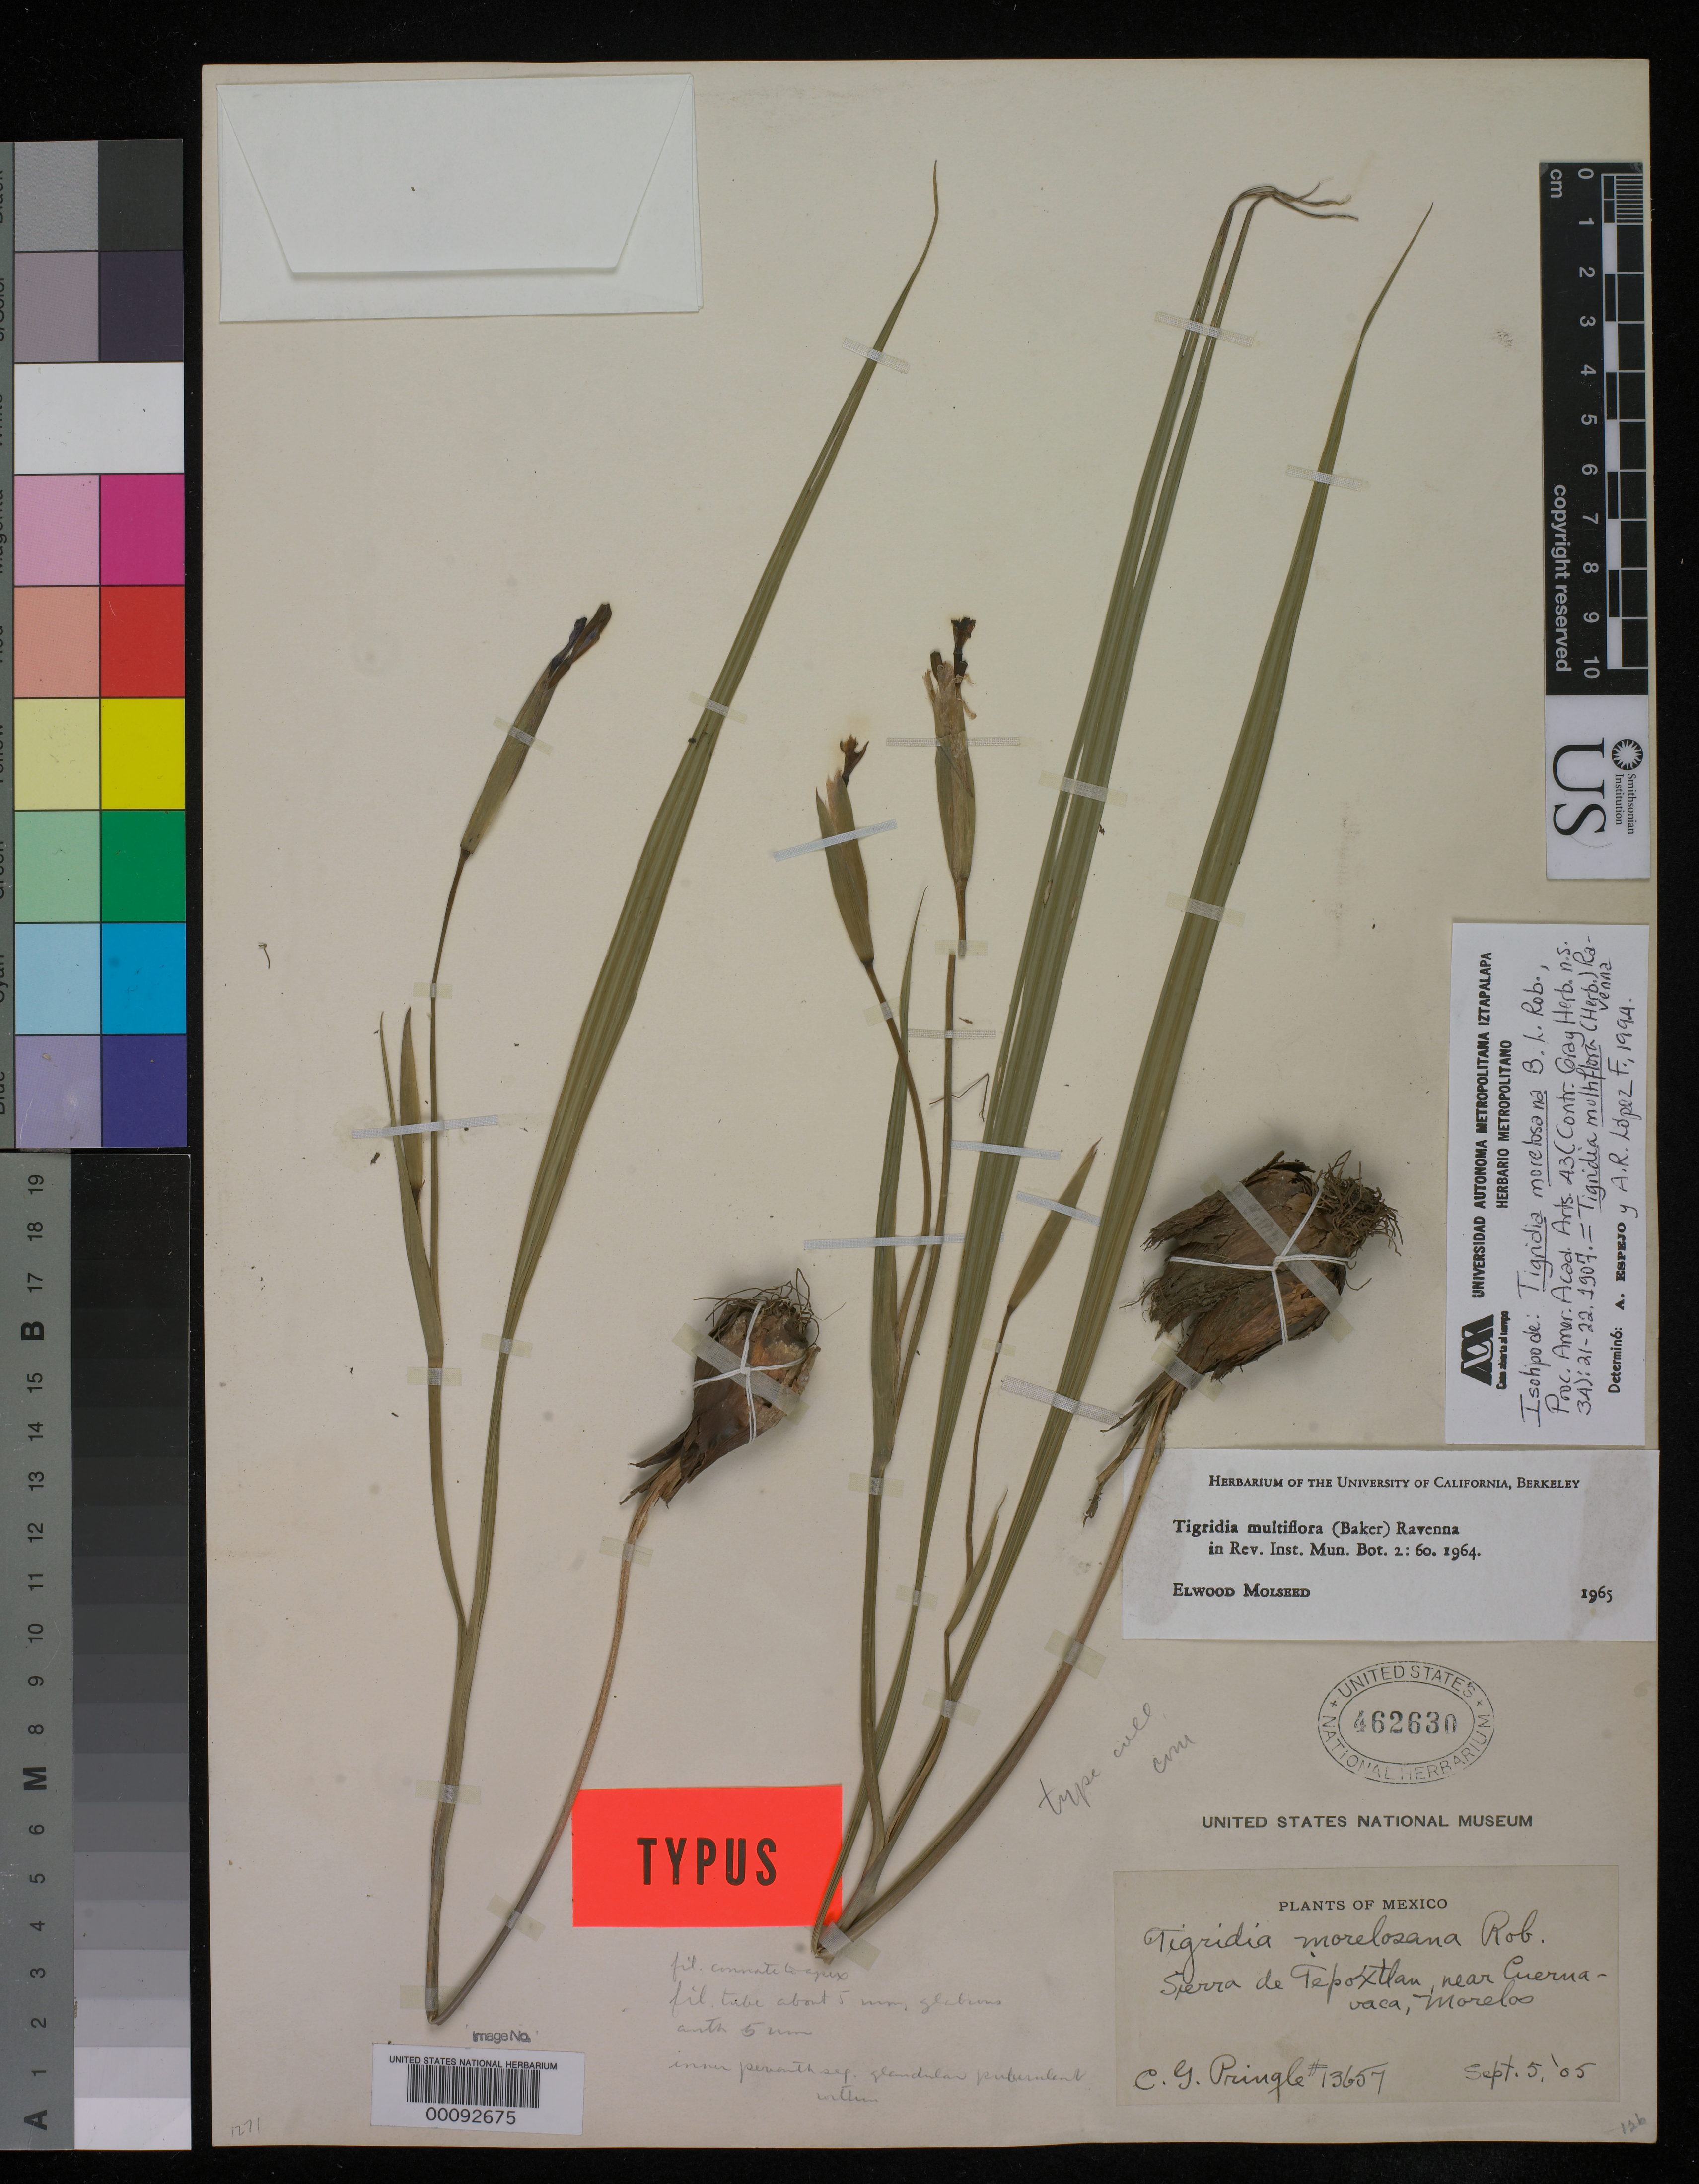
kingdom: Plantae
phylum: Tracheophyta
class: Liliopsida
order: Asparagales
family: Iridaceae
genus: Tigridia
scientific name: Tigridia morelosana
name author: B.L. Rob.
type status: Isotype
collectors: C. G. Pringle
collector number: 13657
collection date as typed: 05 Sep 1905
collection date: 1905-09-05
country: Mexico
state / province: Morelos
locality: Sierra de Tepoxtlan, near Cuernavaca.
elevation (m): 2350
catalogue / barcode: US 462630